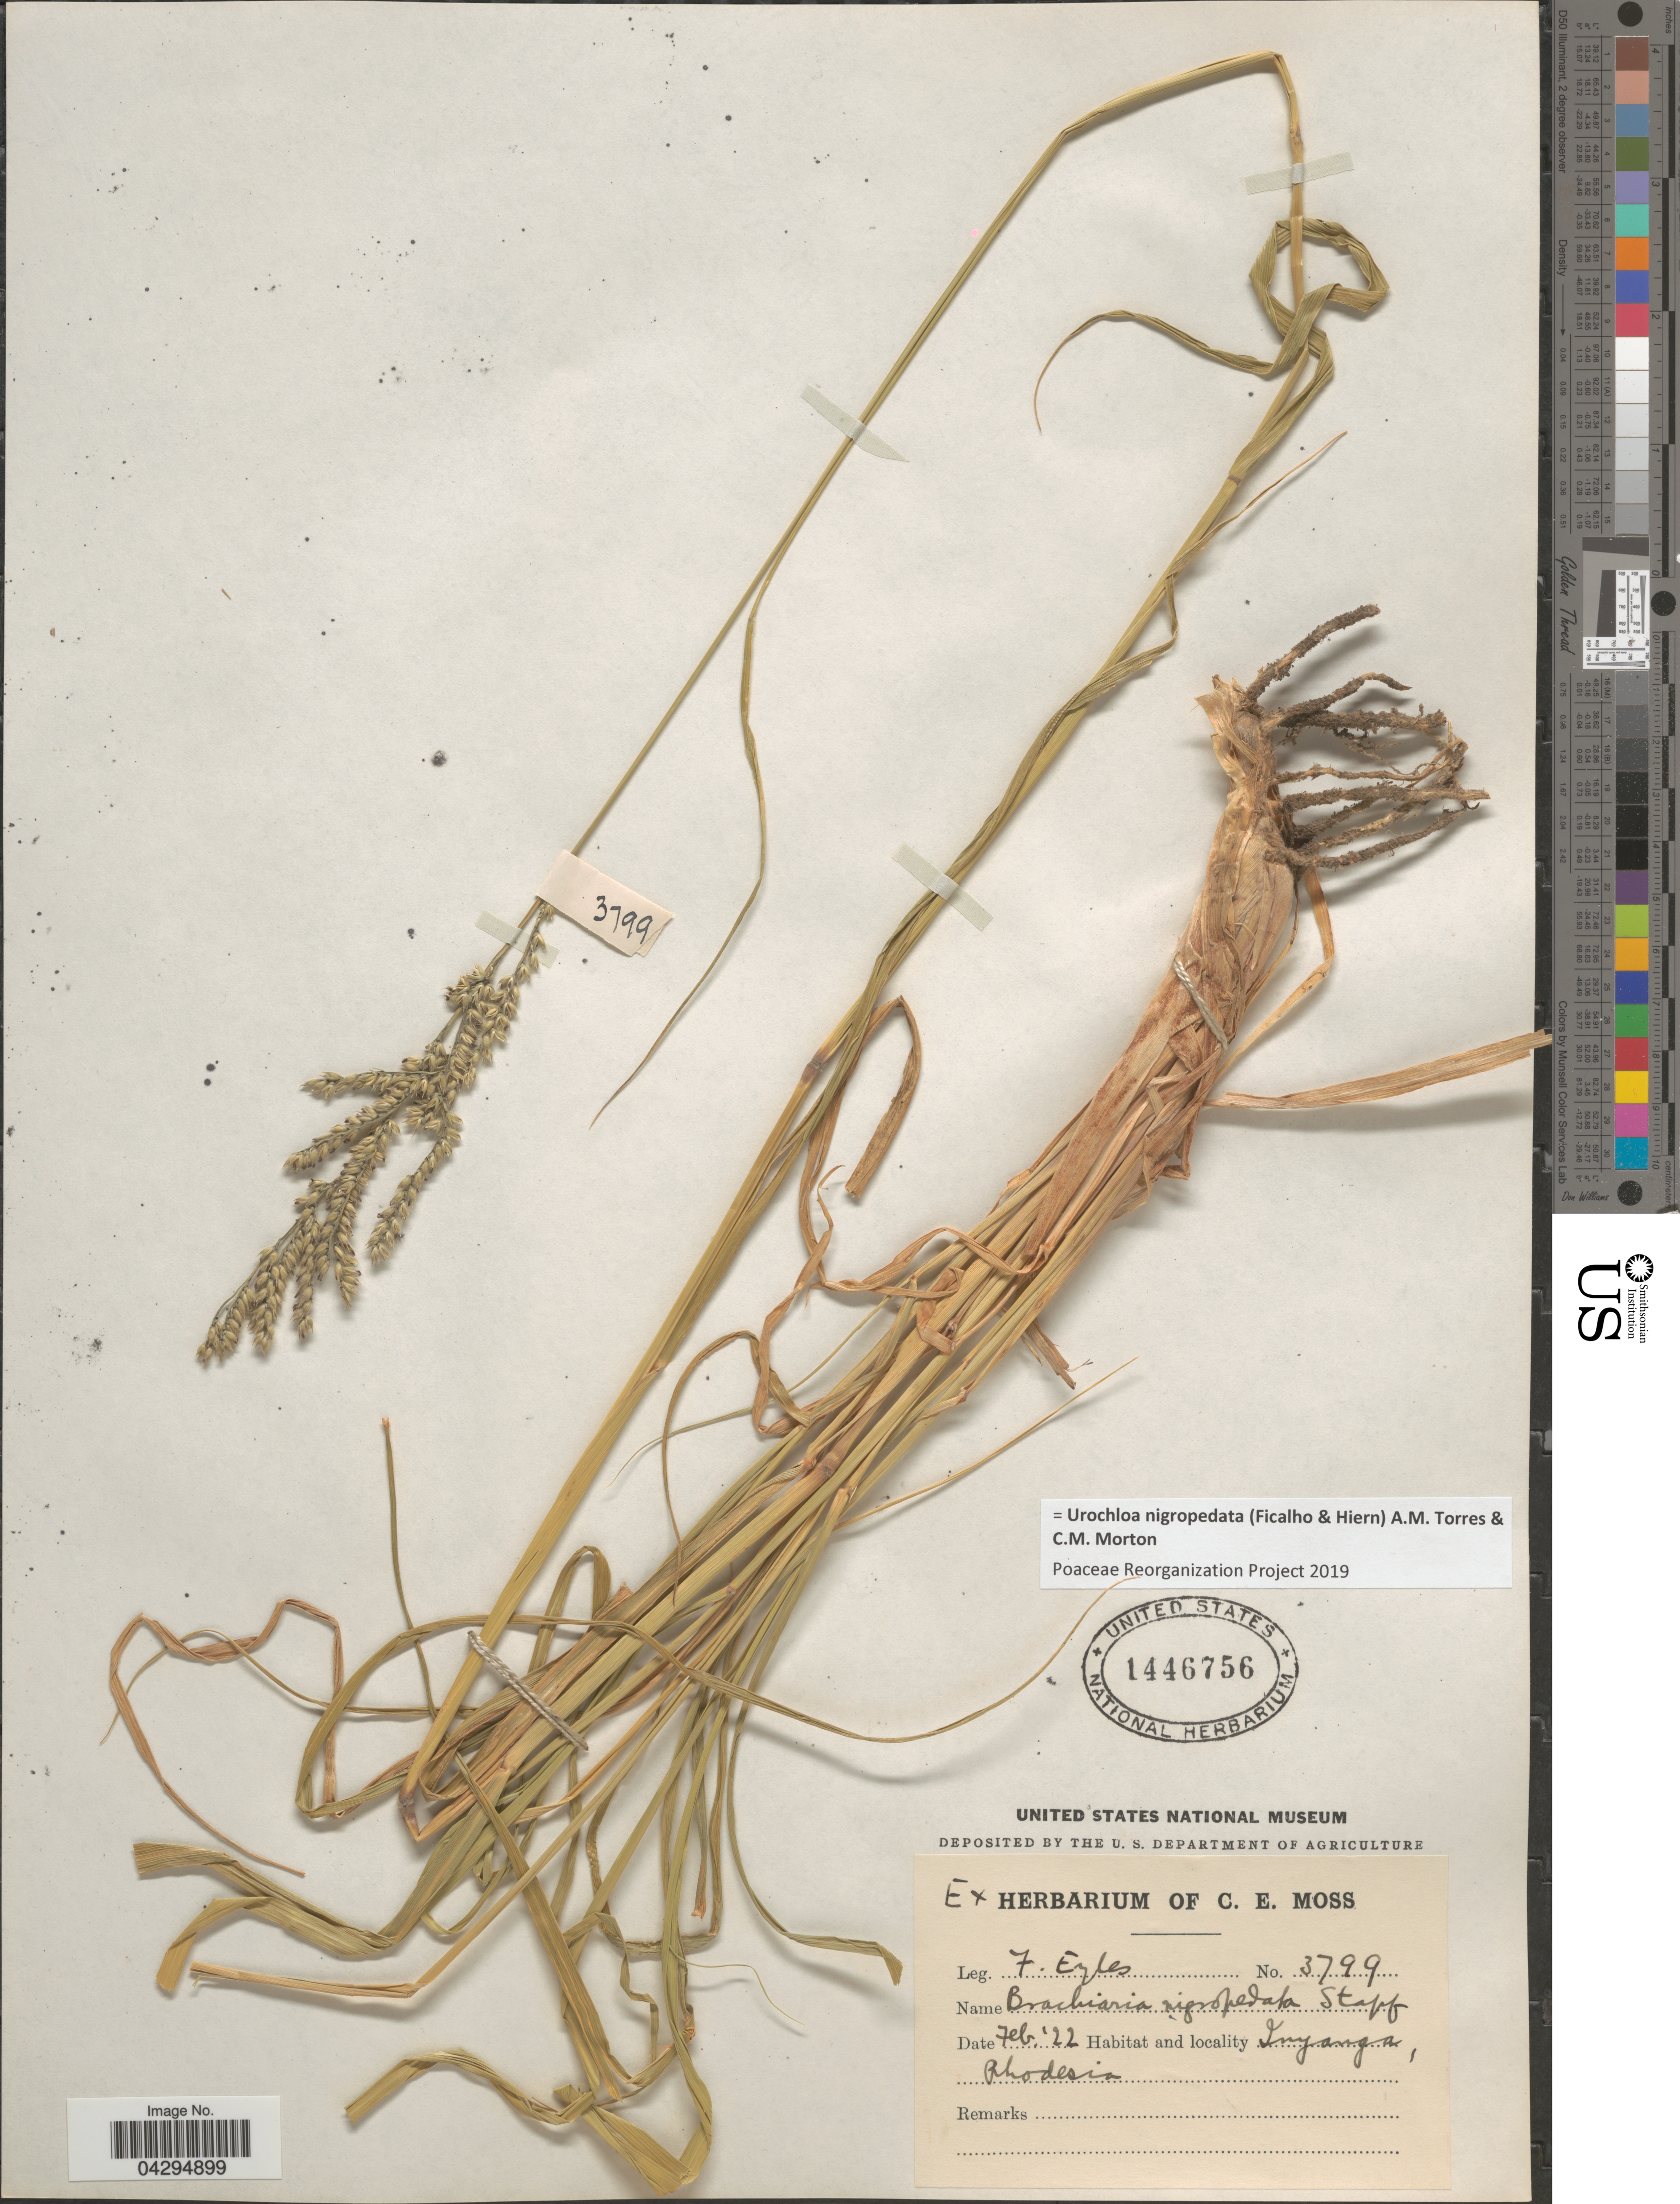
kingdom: Plantae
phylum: Tracheophyta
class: Liliopsida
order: Poales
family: Poaceae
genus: Urochloa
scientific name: Urochloa nigropedata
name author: (Ficalho & Hiern) A.M. Torres & C.M. Morton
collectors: F. Eyles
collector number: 3799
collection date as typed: Transcribed d/m/y: /2/22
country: Zimbabwe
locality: Inyanga, Rhodesia.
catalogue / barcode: US 1446756